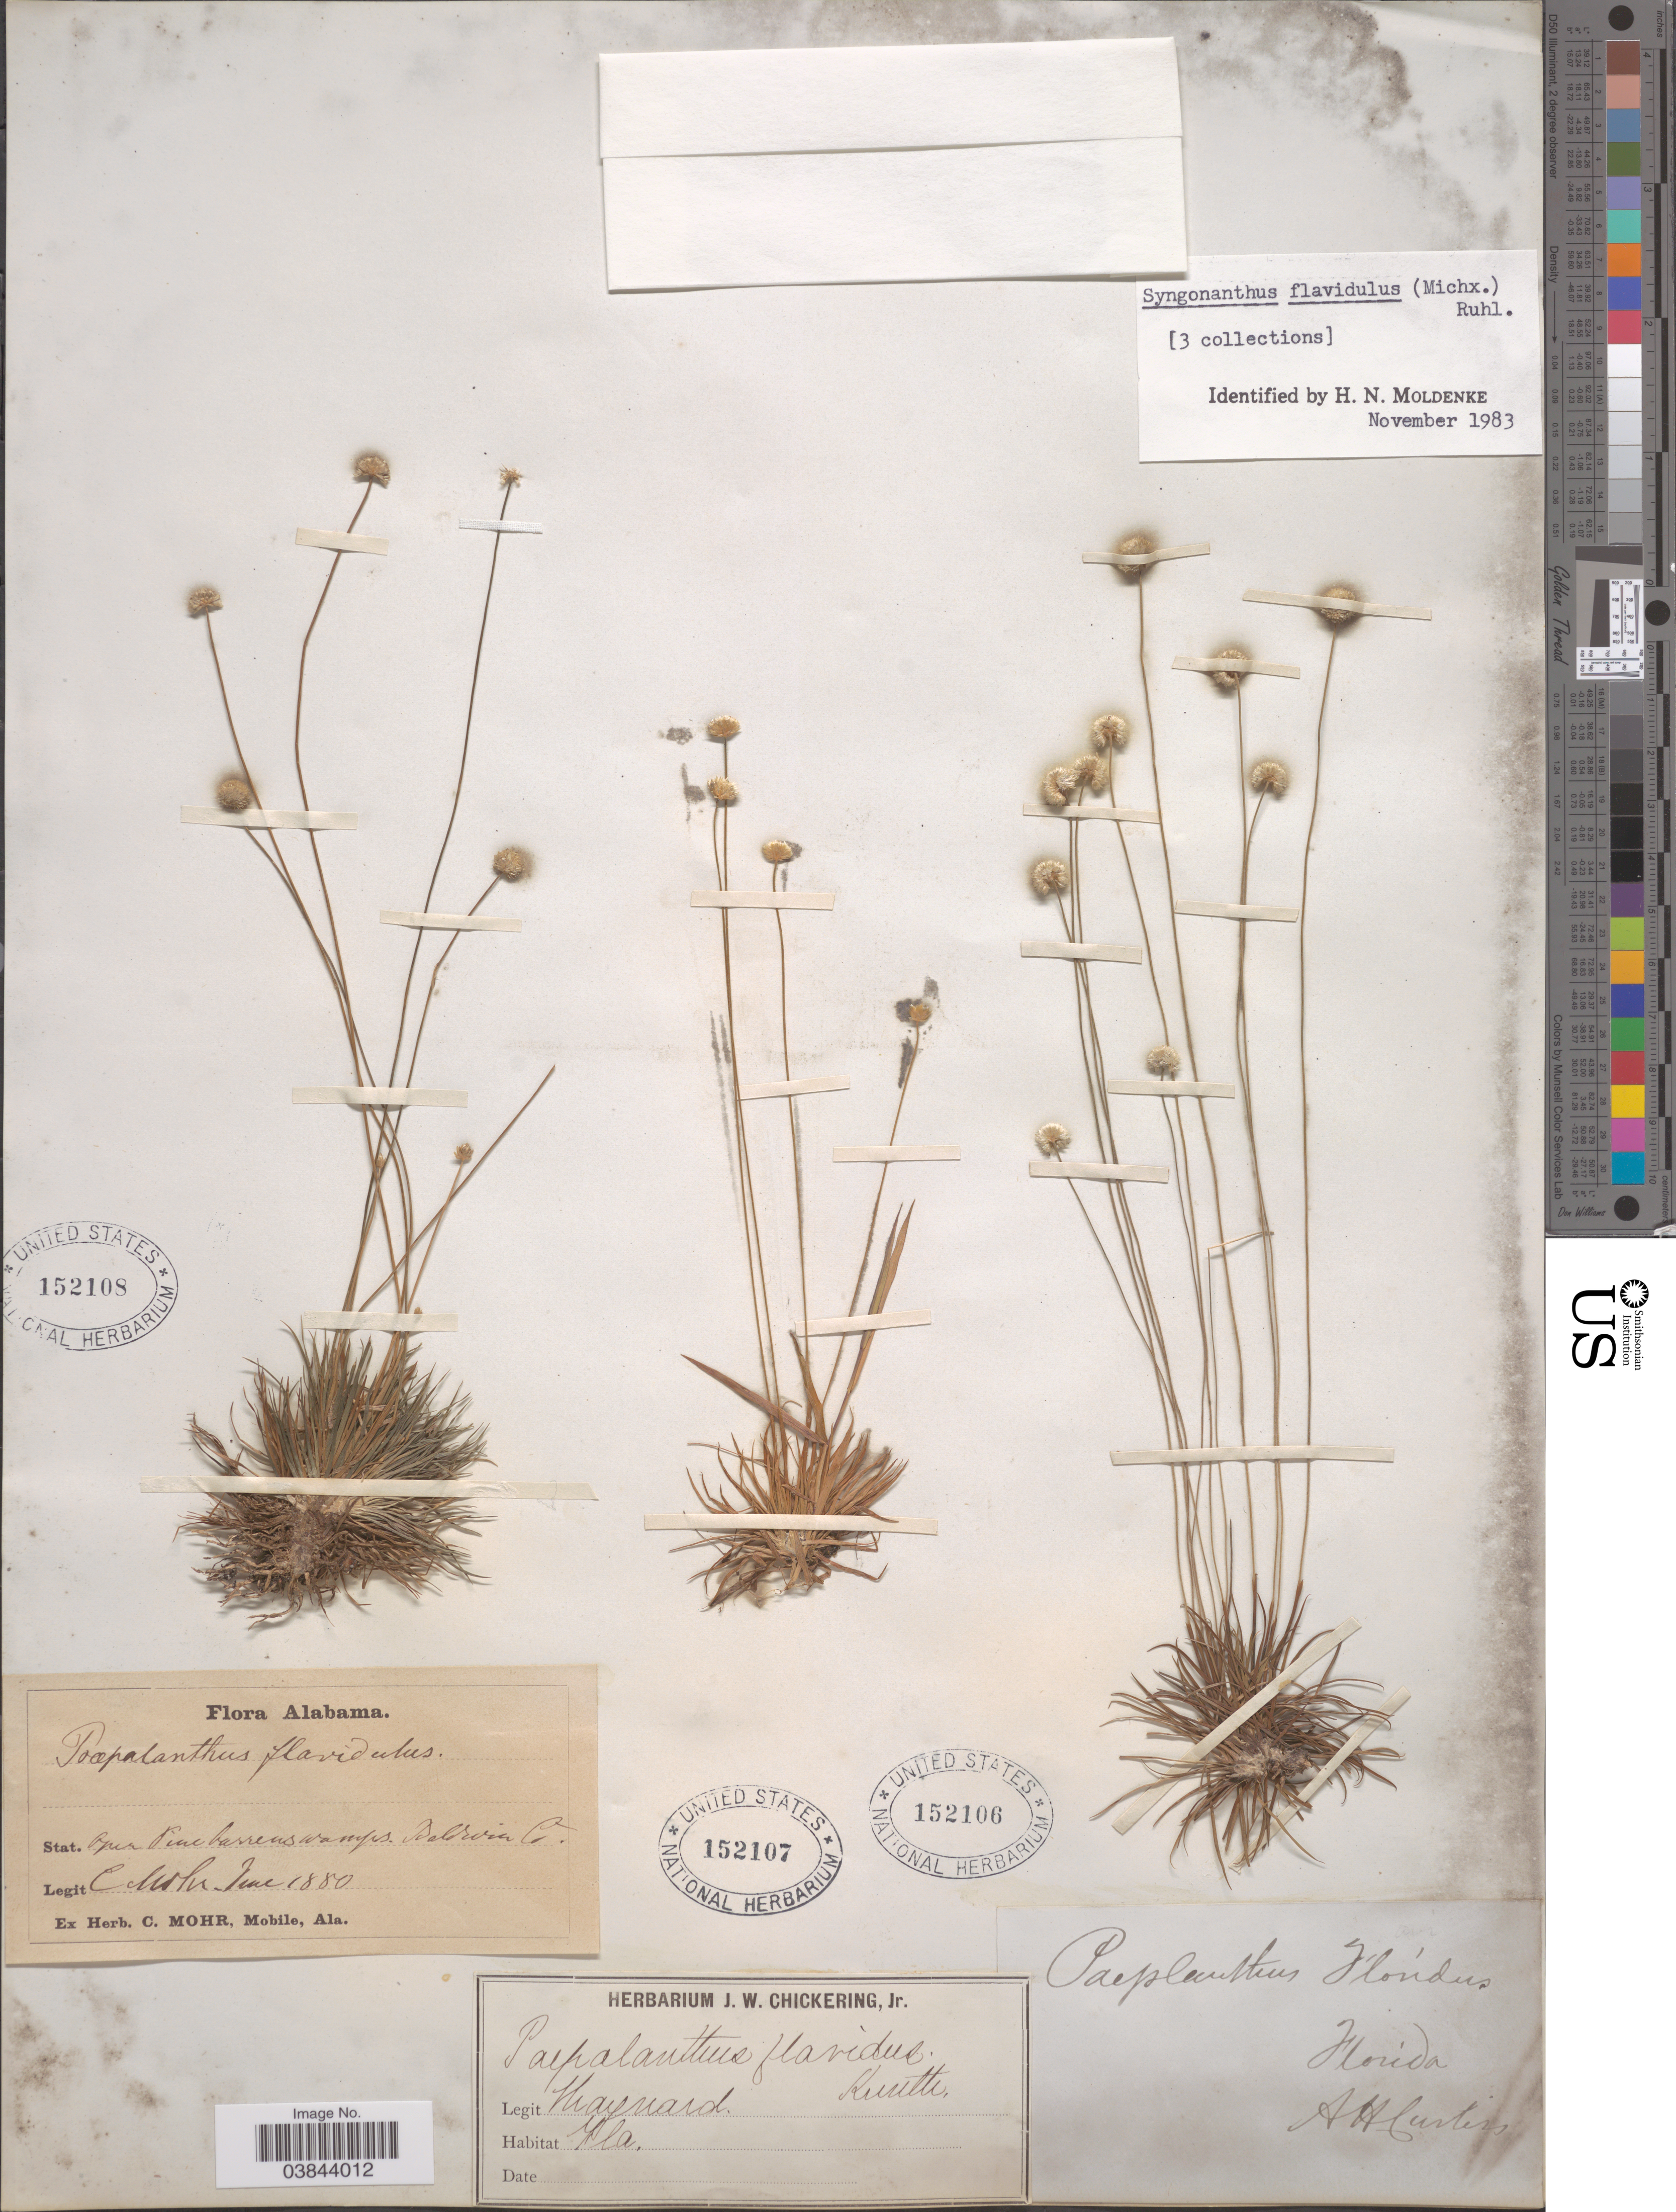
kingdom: Plantae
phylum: Tracheophyta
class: Liliopsida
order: Poales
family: Eriocaulaceae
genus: Syngonanthus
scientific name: Syngonanthus flavidulus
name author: (Michx.) Ruhland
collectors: Maynard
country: United States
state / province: Florida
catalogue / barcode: US 152107-2